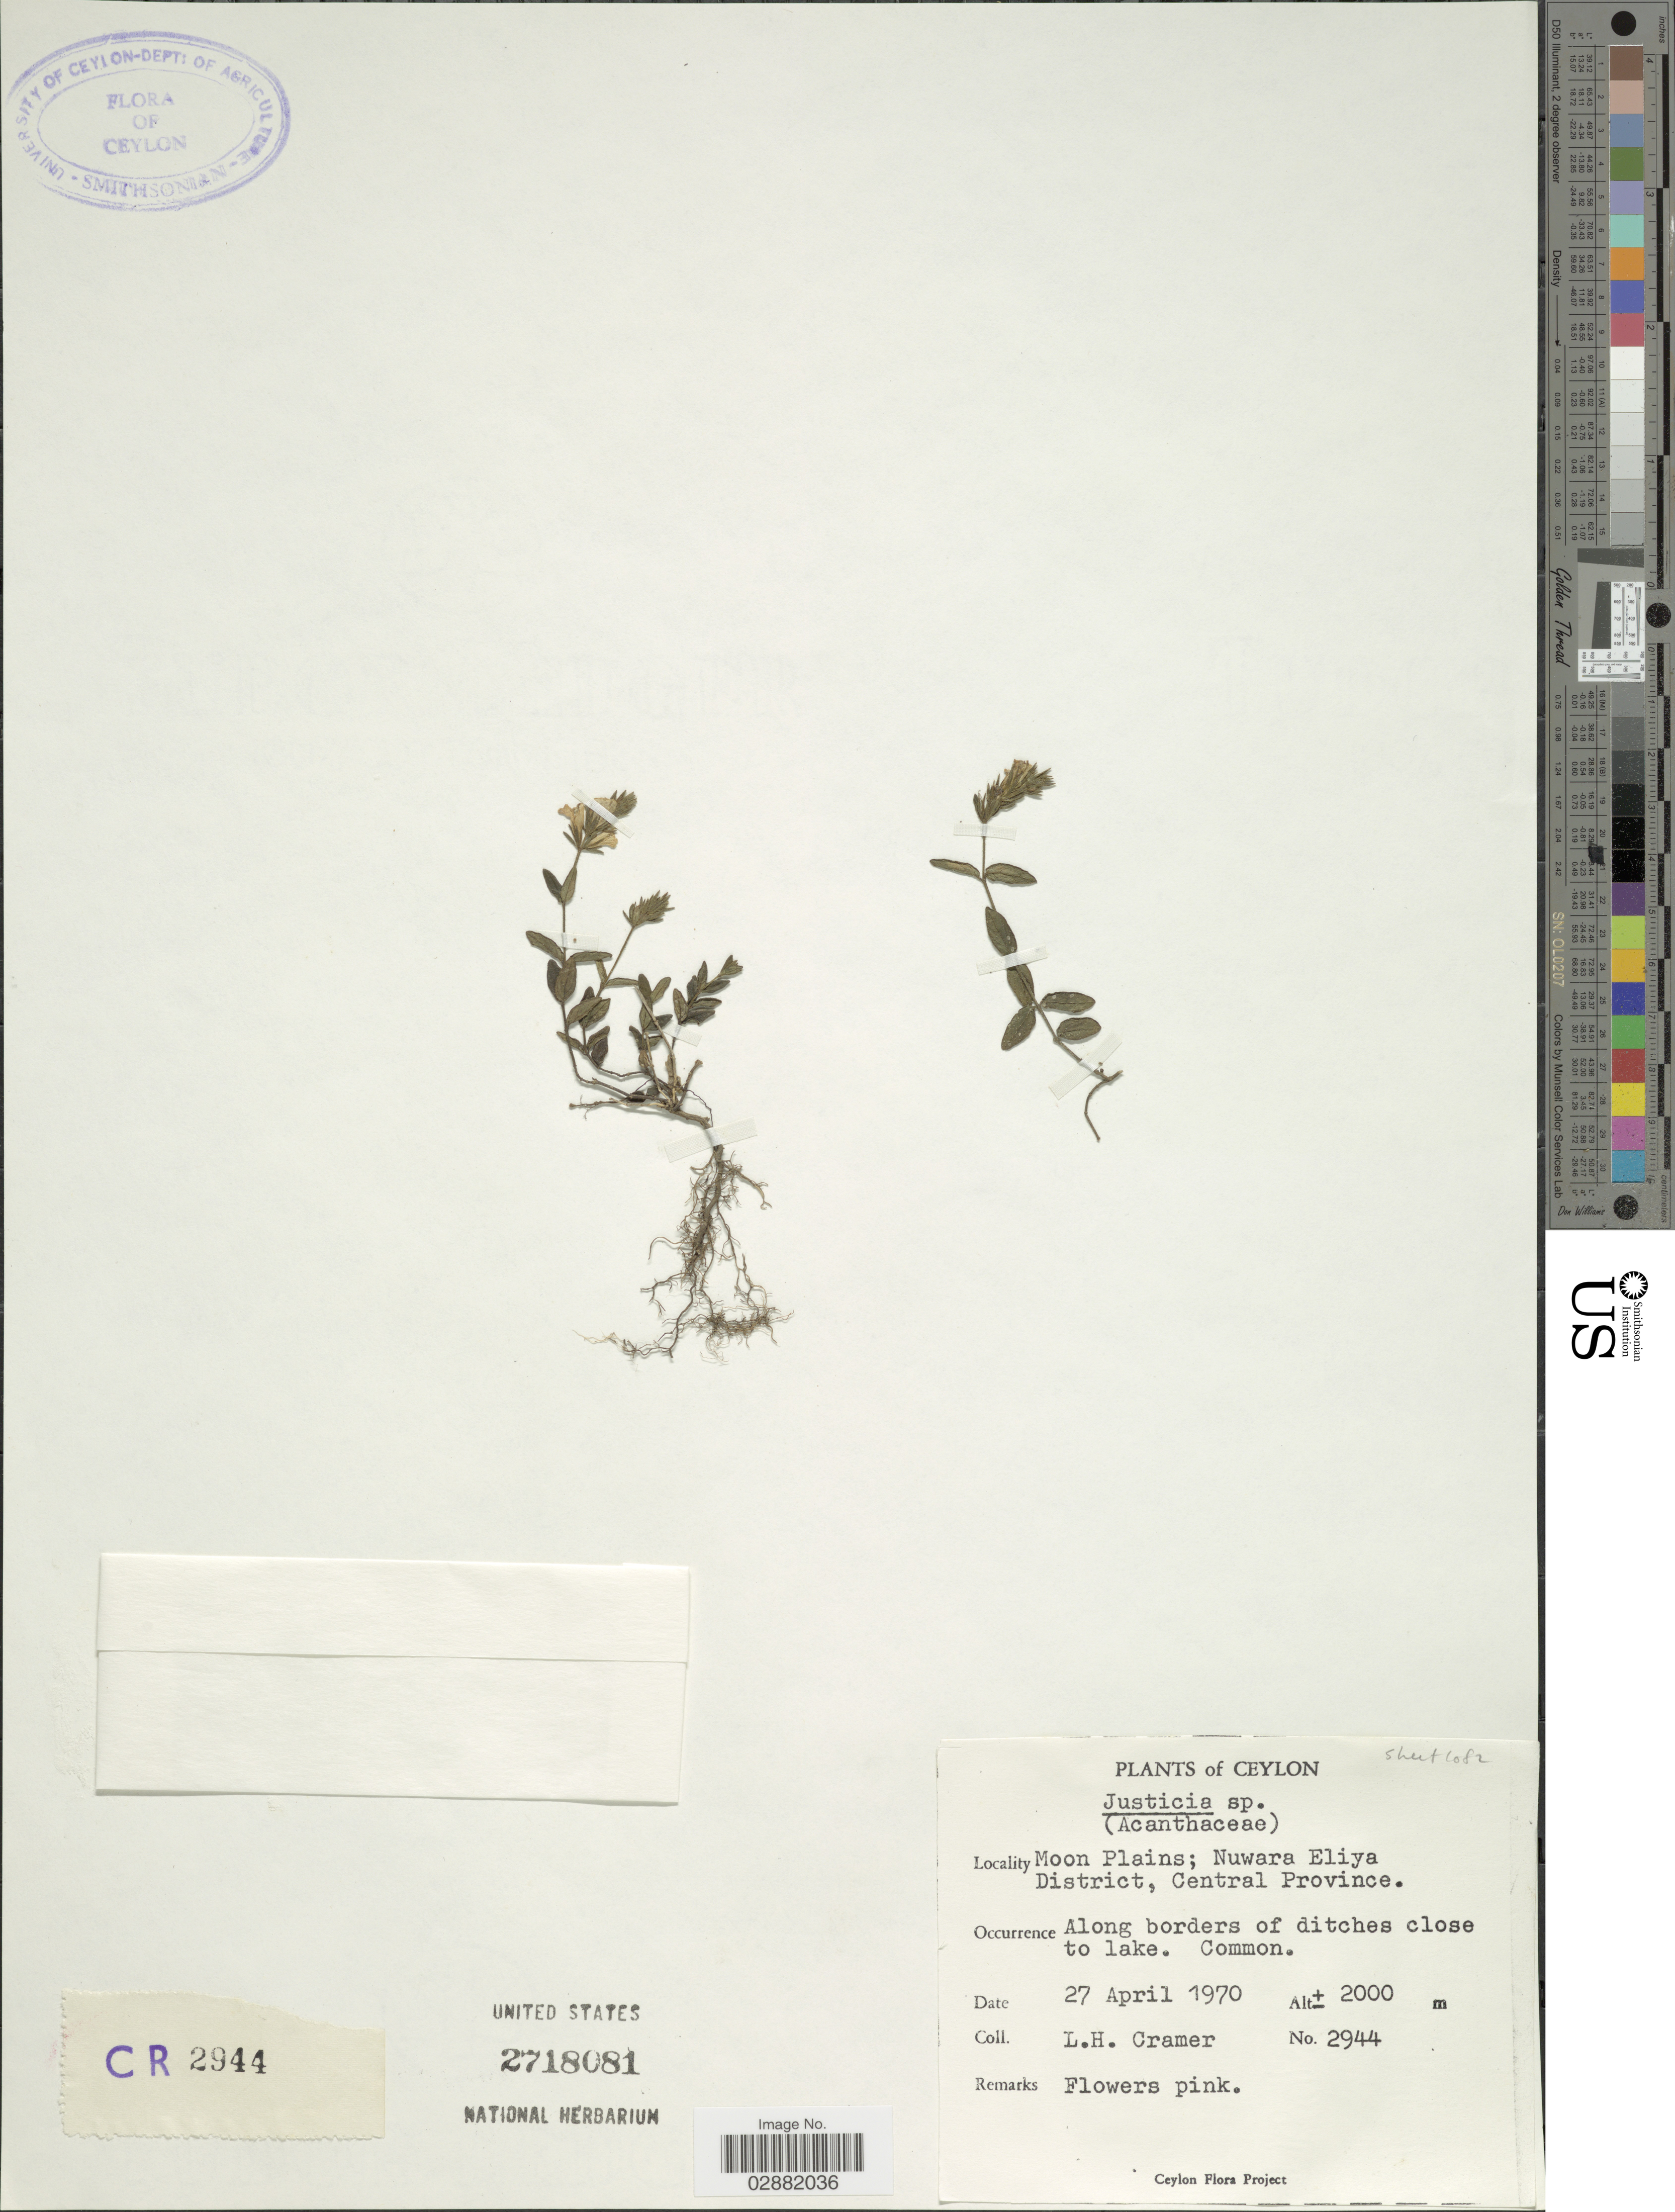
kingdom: Plantae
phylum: Tracheophyta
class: Magnoliopsida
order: Lamiales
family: Acanthaceae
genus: Justicia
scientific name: Justicia royeniana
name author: C.B. Clarke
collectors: L. H. Cramer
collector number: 2944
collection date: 1970-04-27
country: Sri Lanka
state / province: Central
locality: Ceylon, Moon Plains, Nuwara Eliya District, Along borders of ditches close to lake.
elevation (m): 2000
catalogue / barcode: US 2718081